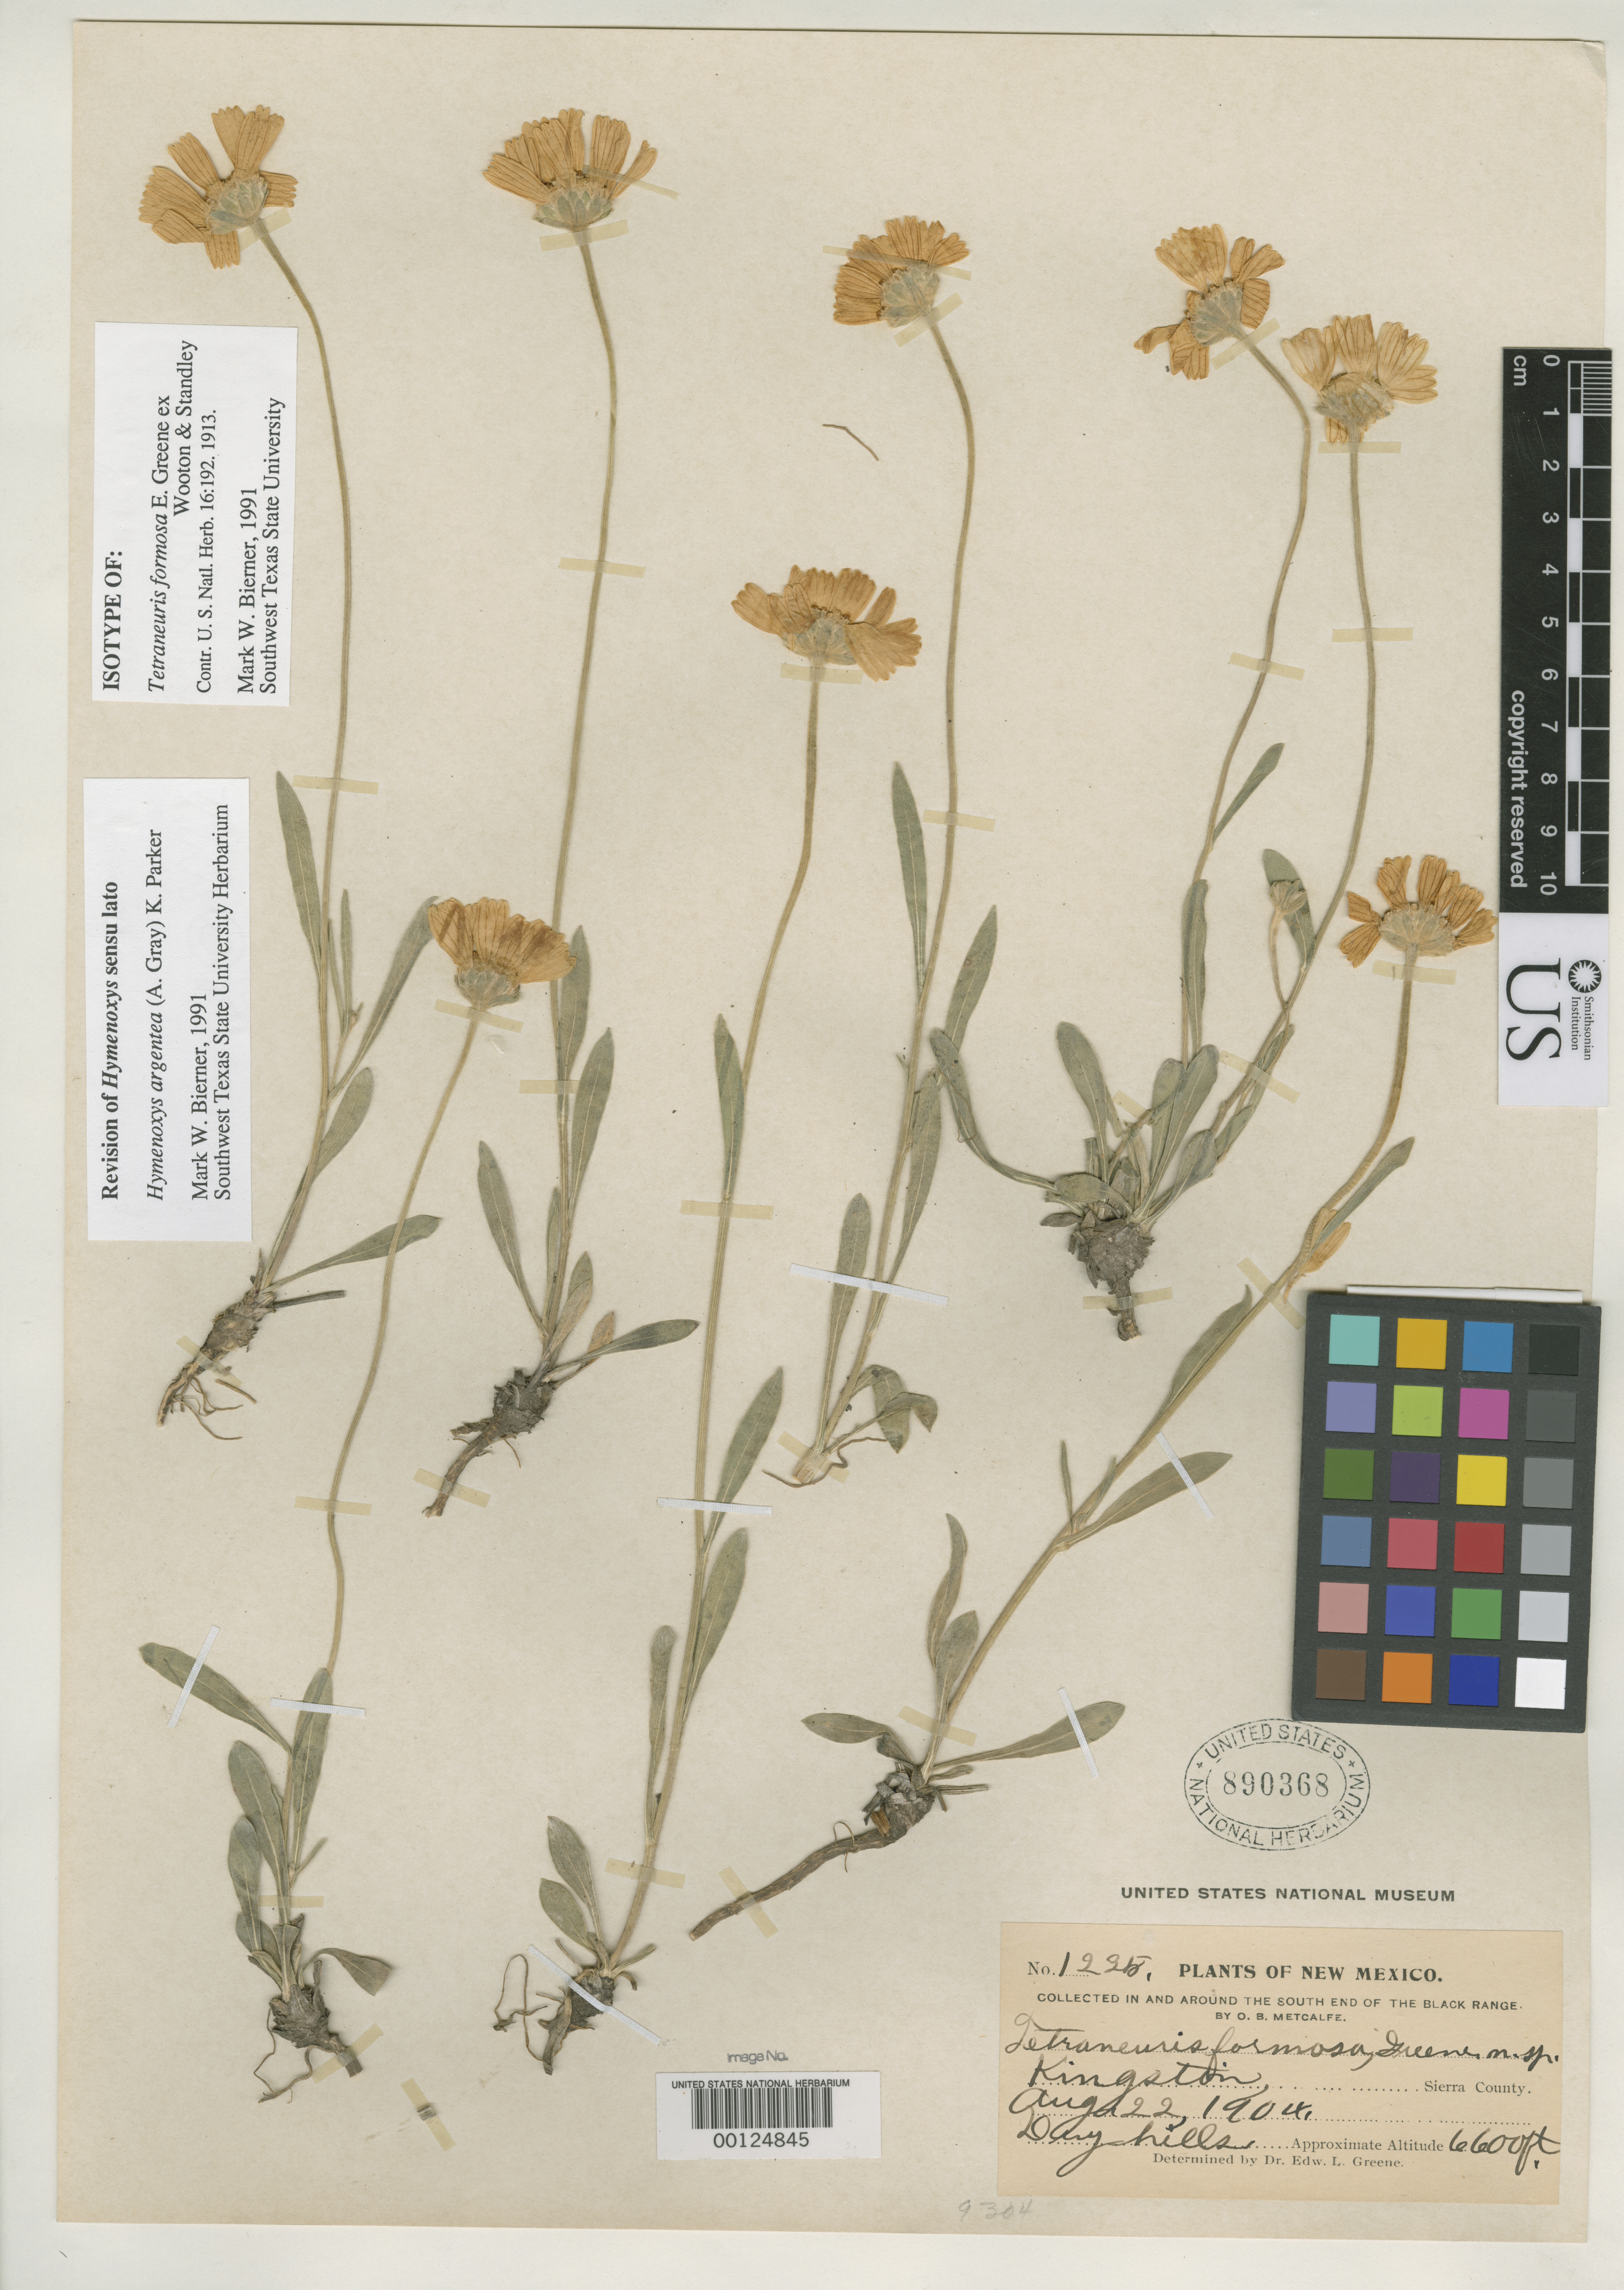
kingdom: Plantae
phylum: Tracheophyta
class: Magnoliopsida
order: Asterales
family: Asteraceae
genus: Tetraneuris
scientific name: Tetraneuris formosa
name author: Greene ex Wooton & Standl.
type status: Isotype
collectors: O. B. Metcalfe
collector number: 1235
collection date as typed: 22 Aug 1904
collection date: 1904-08-22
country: United States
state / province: New Mexico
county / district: Sierra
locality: Kingston.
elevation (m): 2012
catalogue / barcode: US 890368